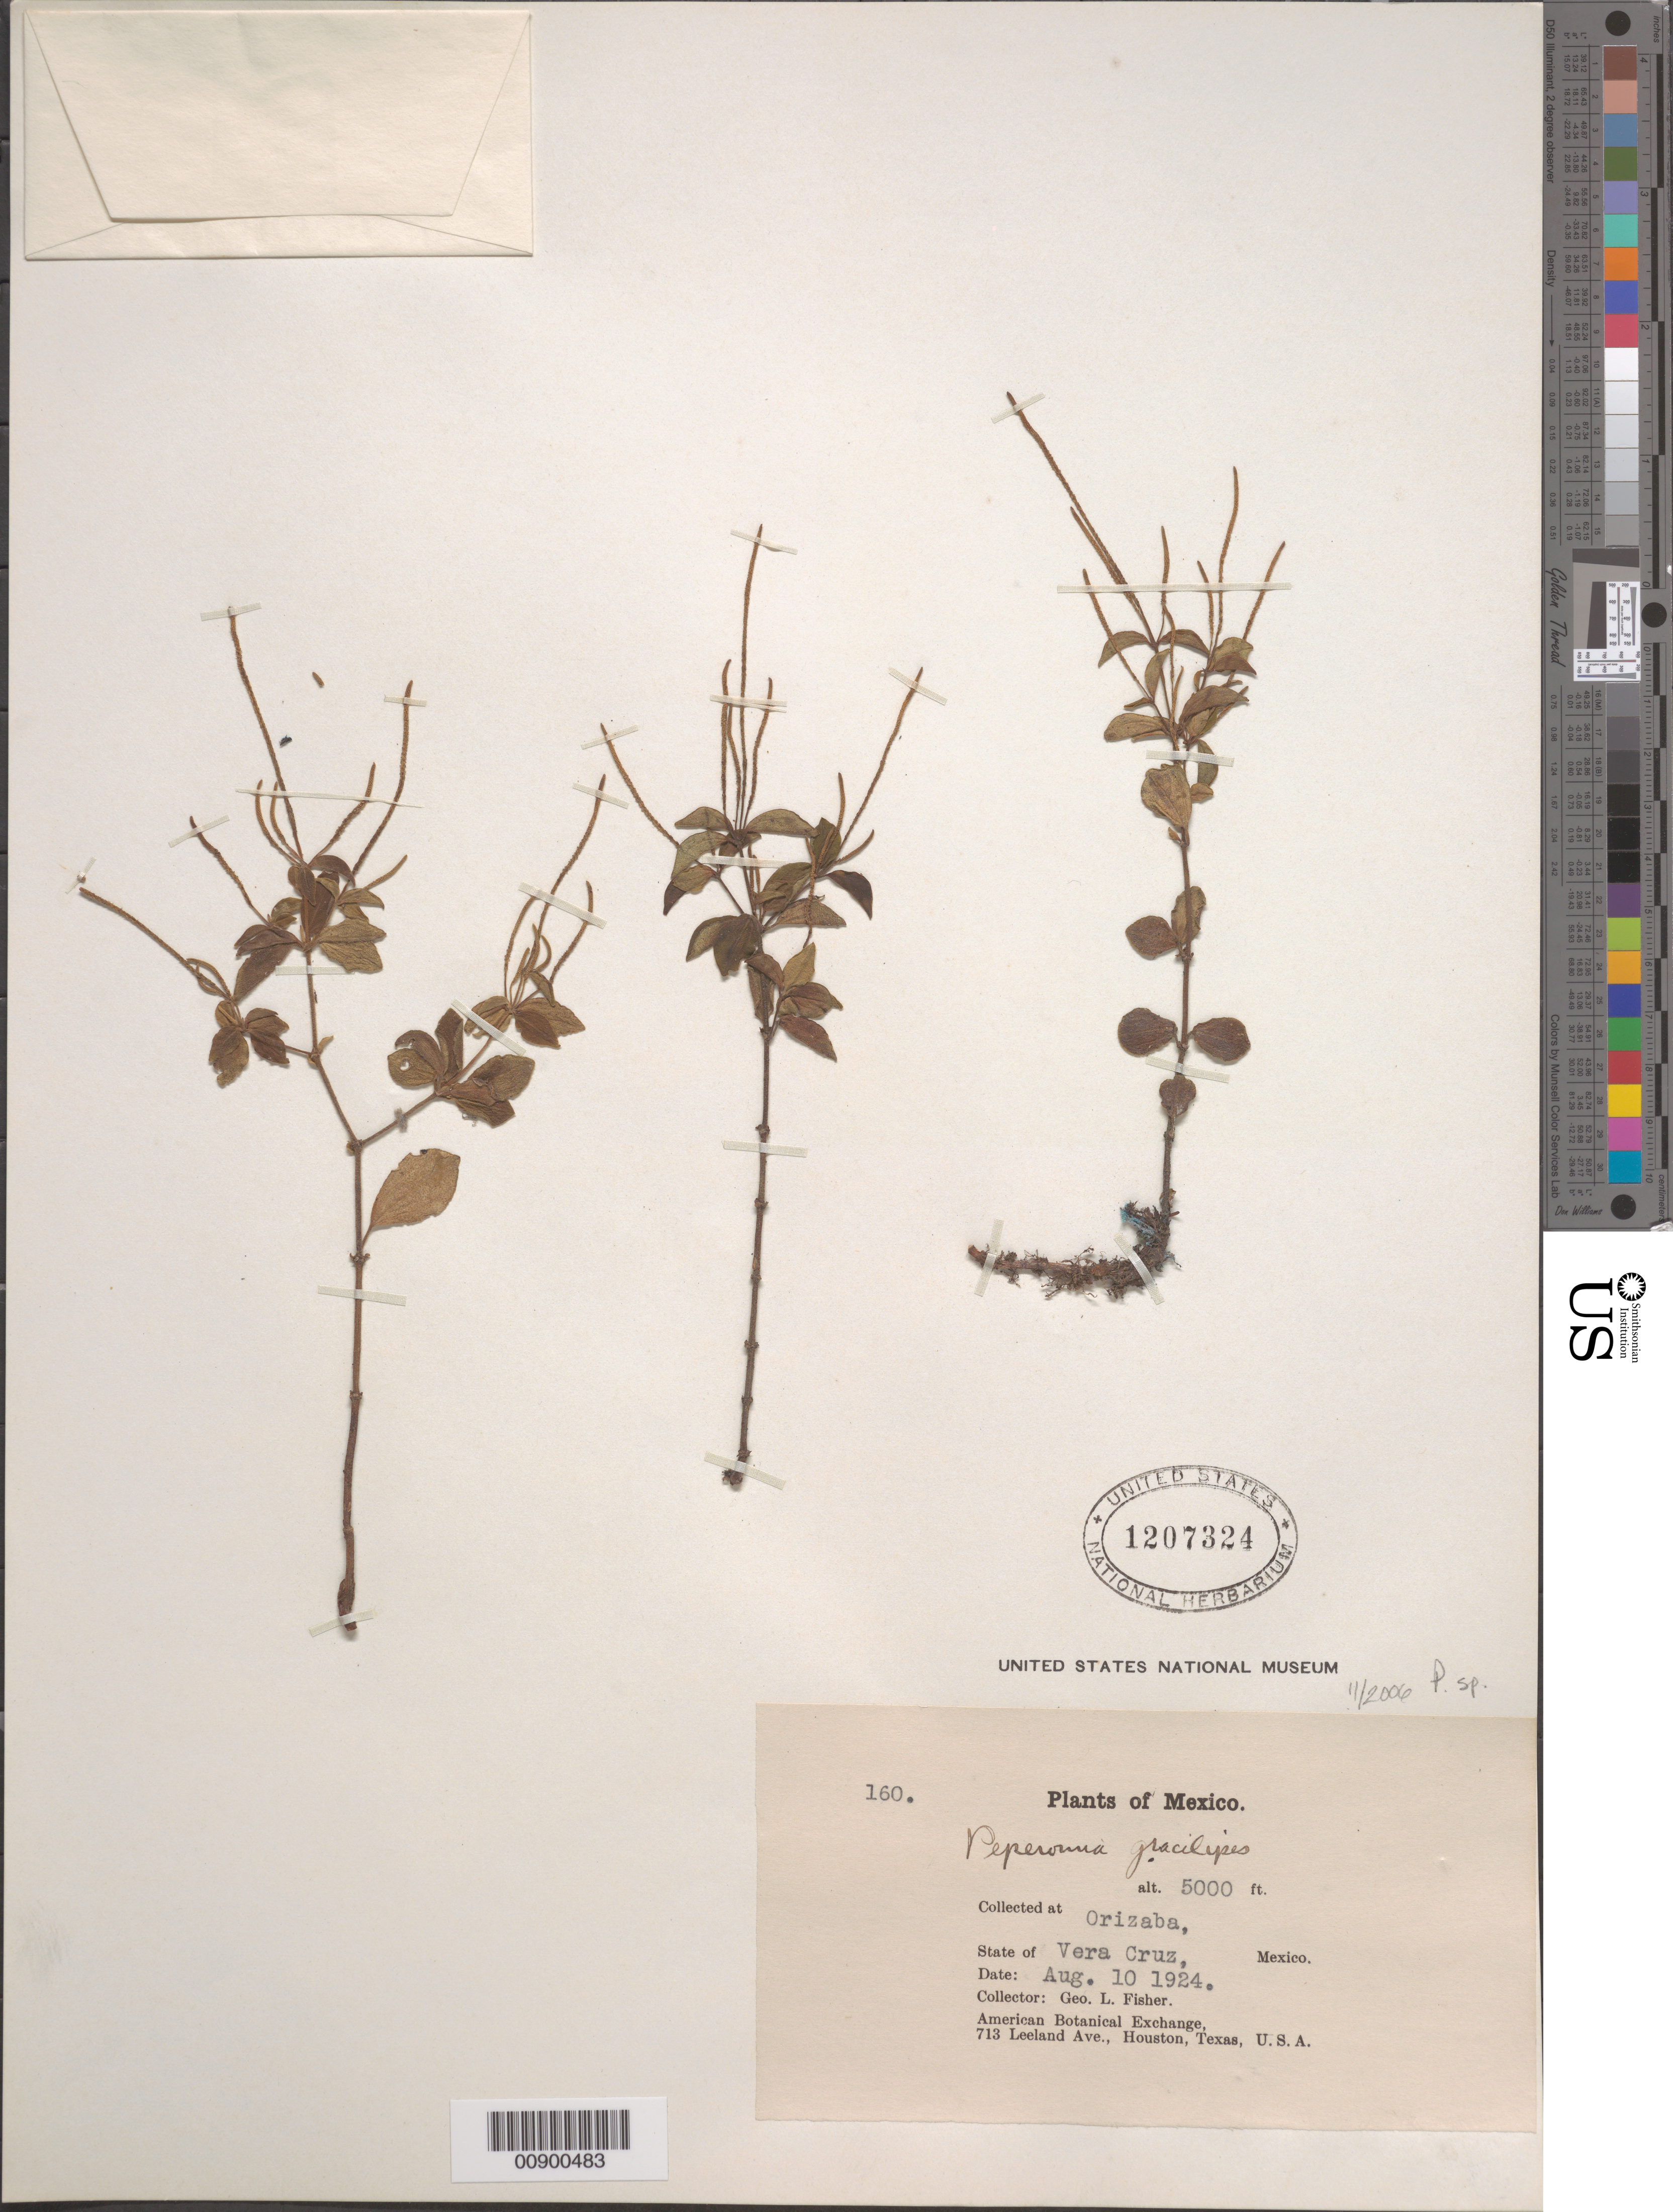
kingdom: Plantae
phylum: Tracheophyta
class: Magnoliopsida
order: Piperales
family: Piperaceae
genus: Peperomia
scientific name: Peperomia sp.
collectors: G. L. Fisher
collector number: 160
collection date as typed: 10 Aug 1924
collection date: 1924-08-10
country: Mexico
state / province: Veracruz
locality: Orizaba, Veracruz.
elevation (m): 1524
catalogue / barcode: US 1207324